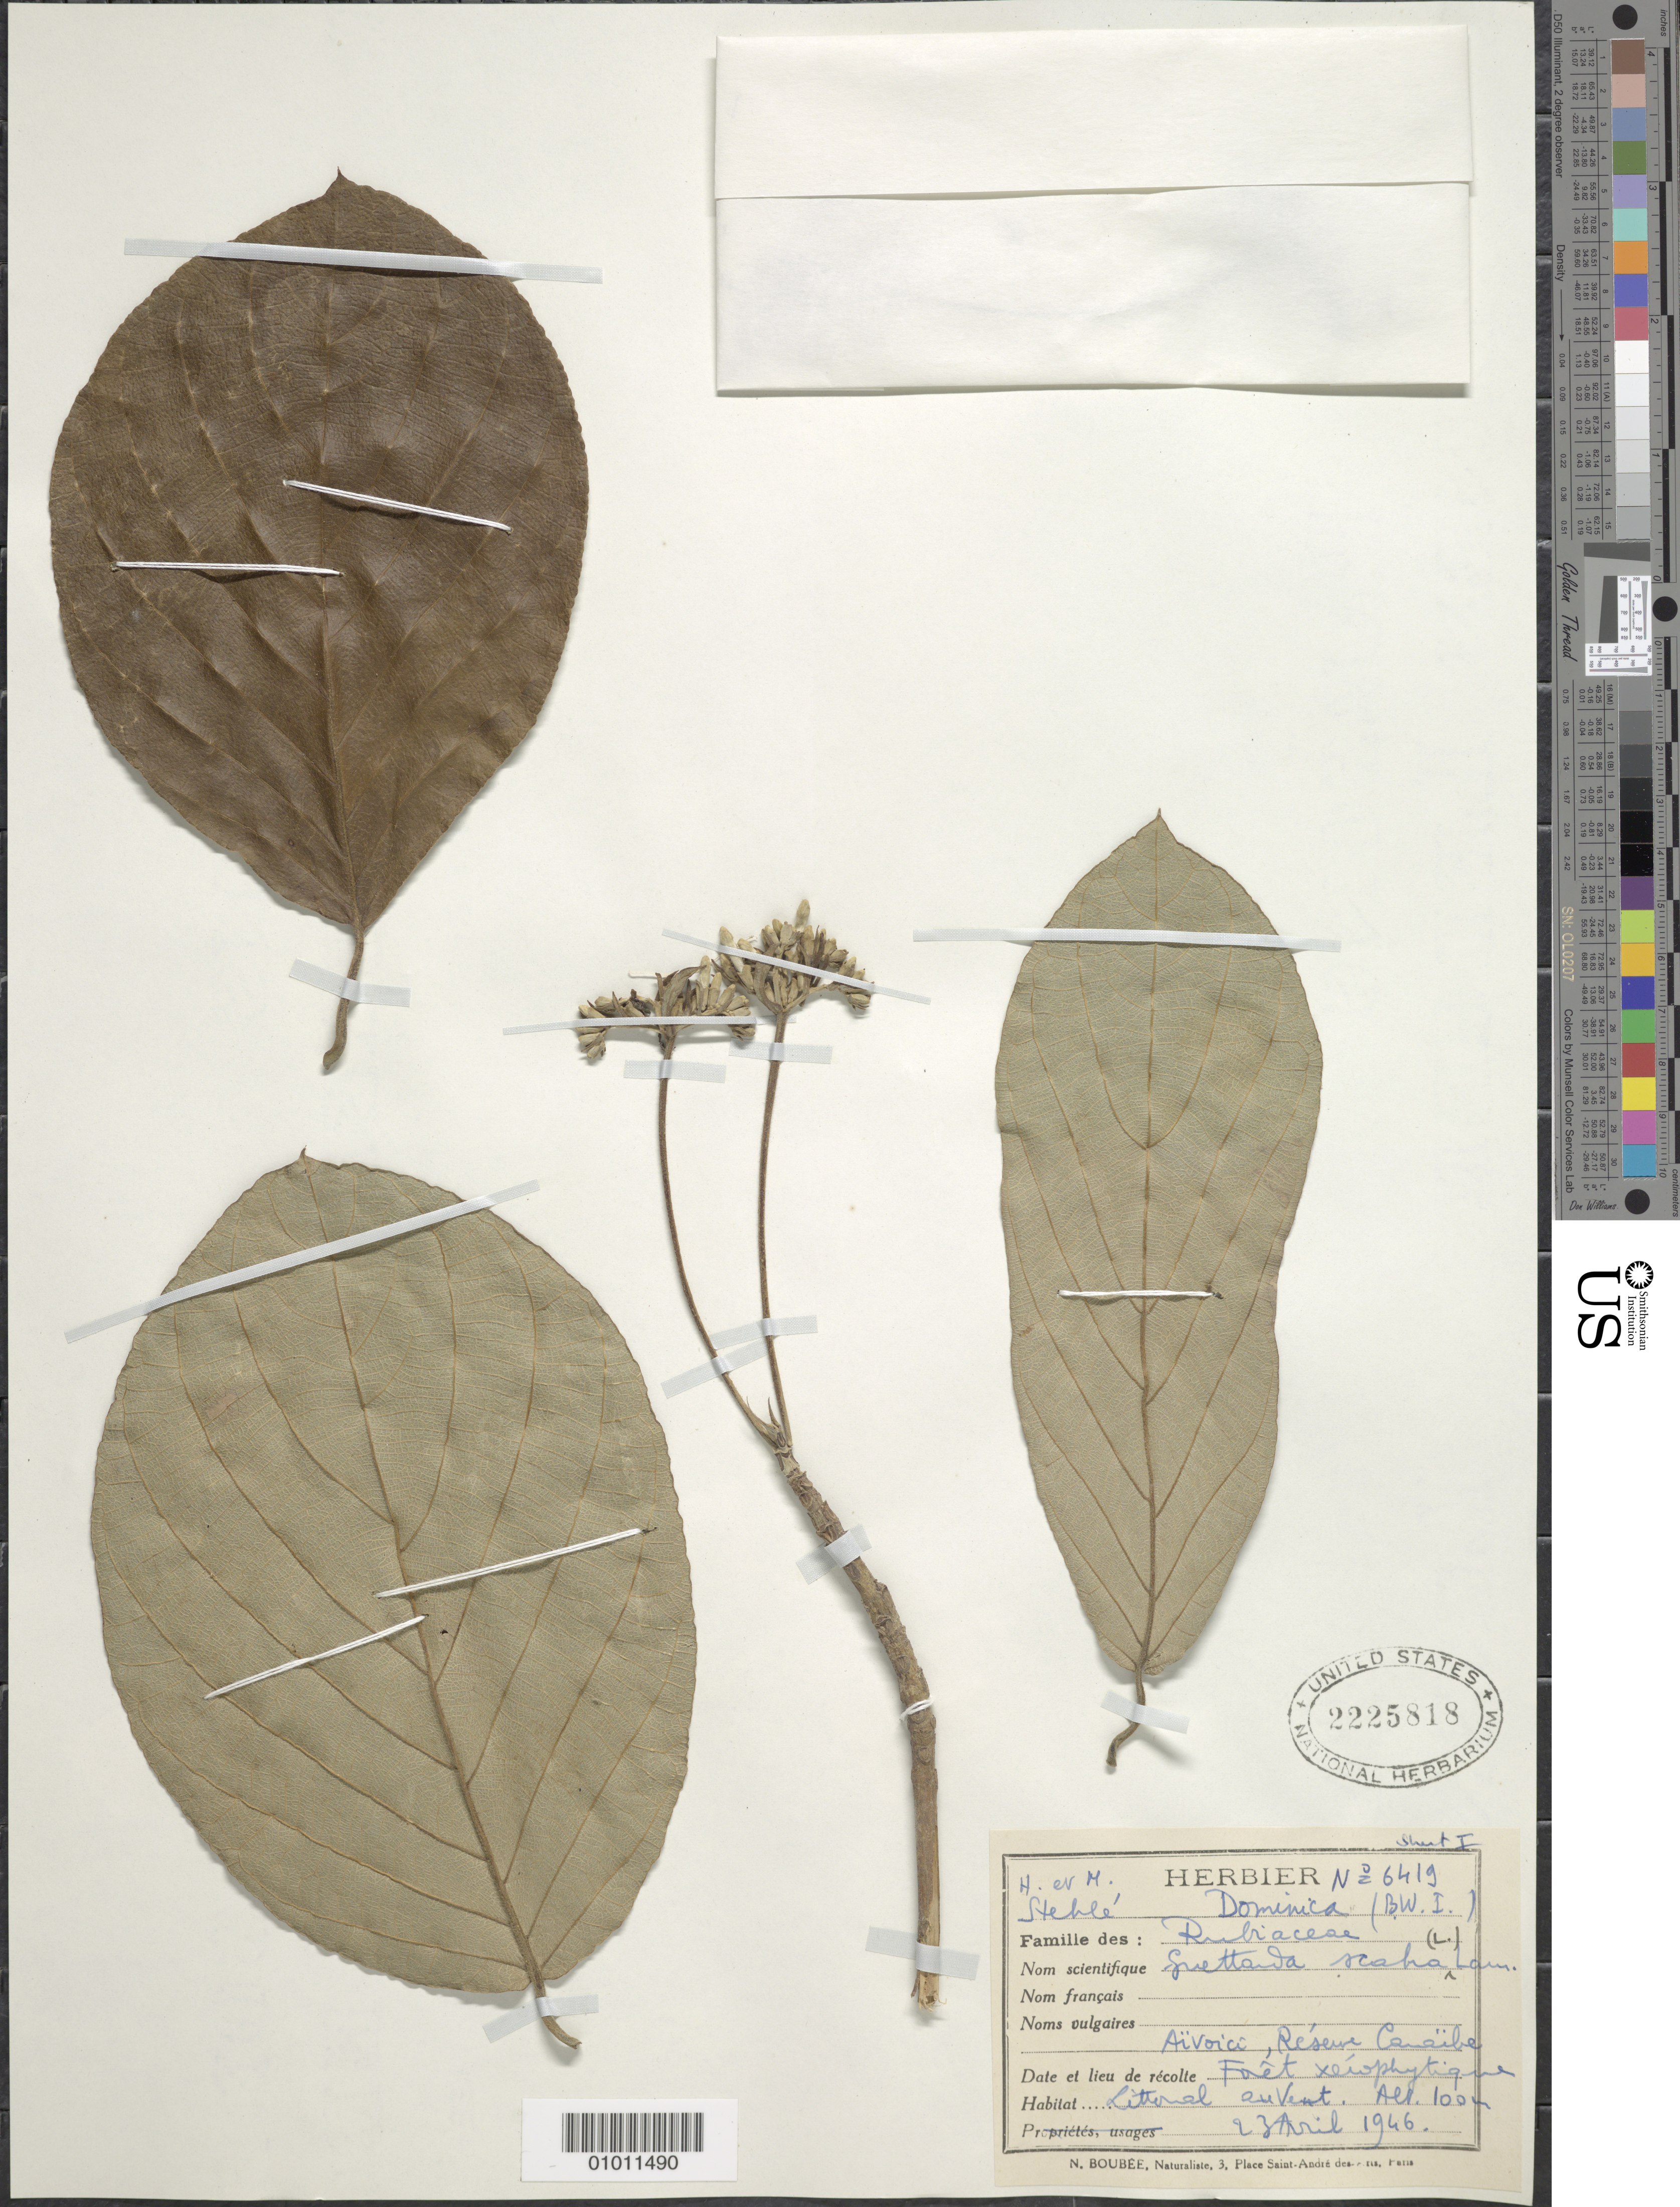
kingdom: Plantae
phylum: Tracheophyta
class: Magnoliopsida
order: Gentianales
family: Rubiaceae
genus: Guettarda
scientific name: Guettarda scabra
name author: (L.) Vent.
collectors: H. Stehlé & M. Stehlé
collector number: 6419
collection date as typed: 23 Apr 1946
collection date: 1946-04-23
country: Dominica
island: Dominica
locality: Aïvoici Réserve Caraïbe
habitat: Forêt xérophytique; littoral au Vent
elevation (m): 100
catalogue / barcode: US 2225818